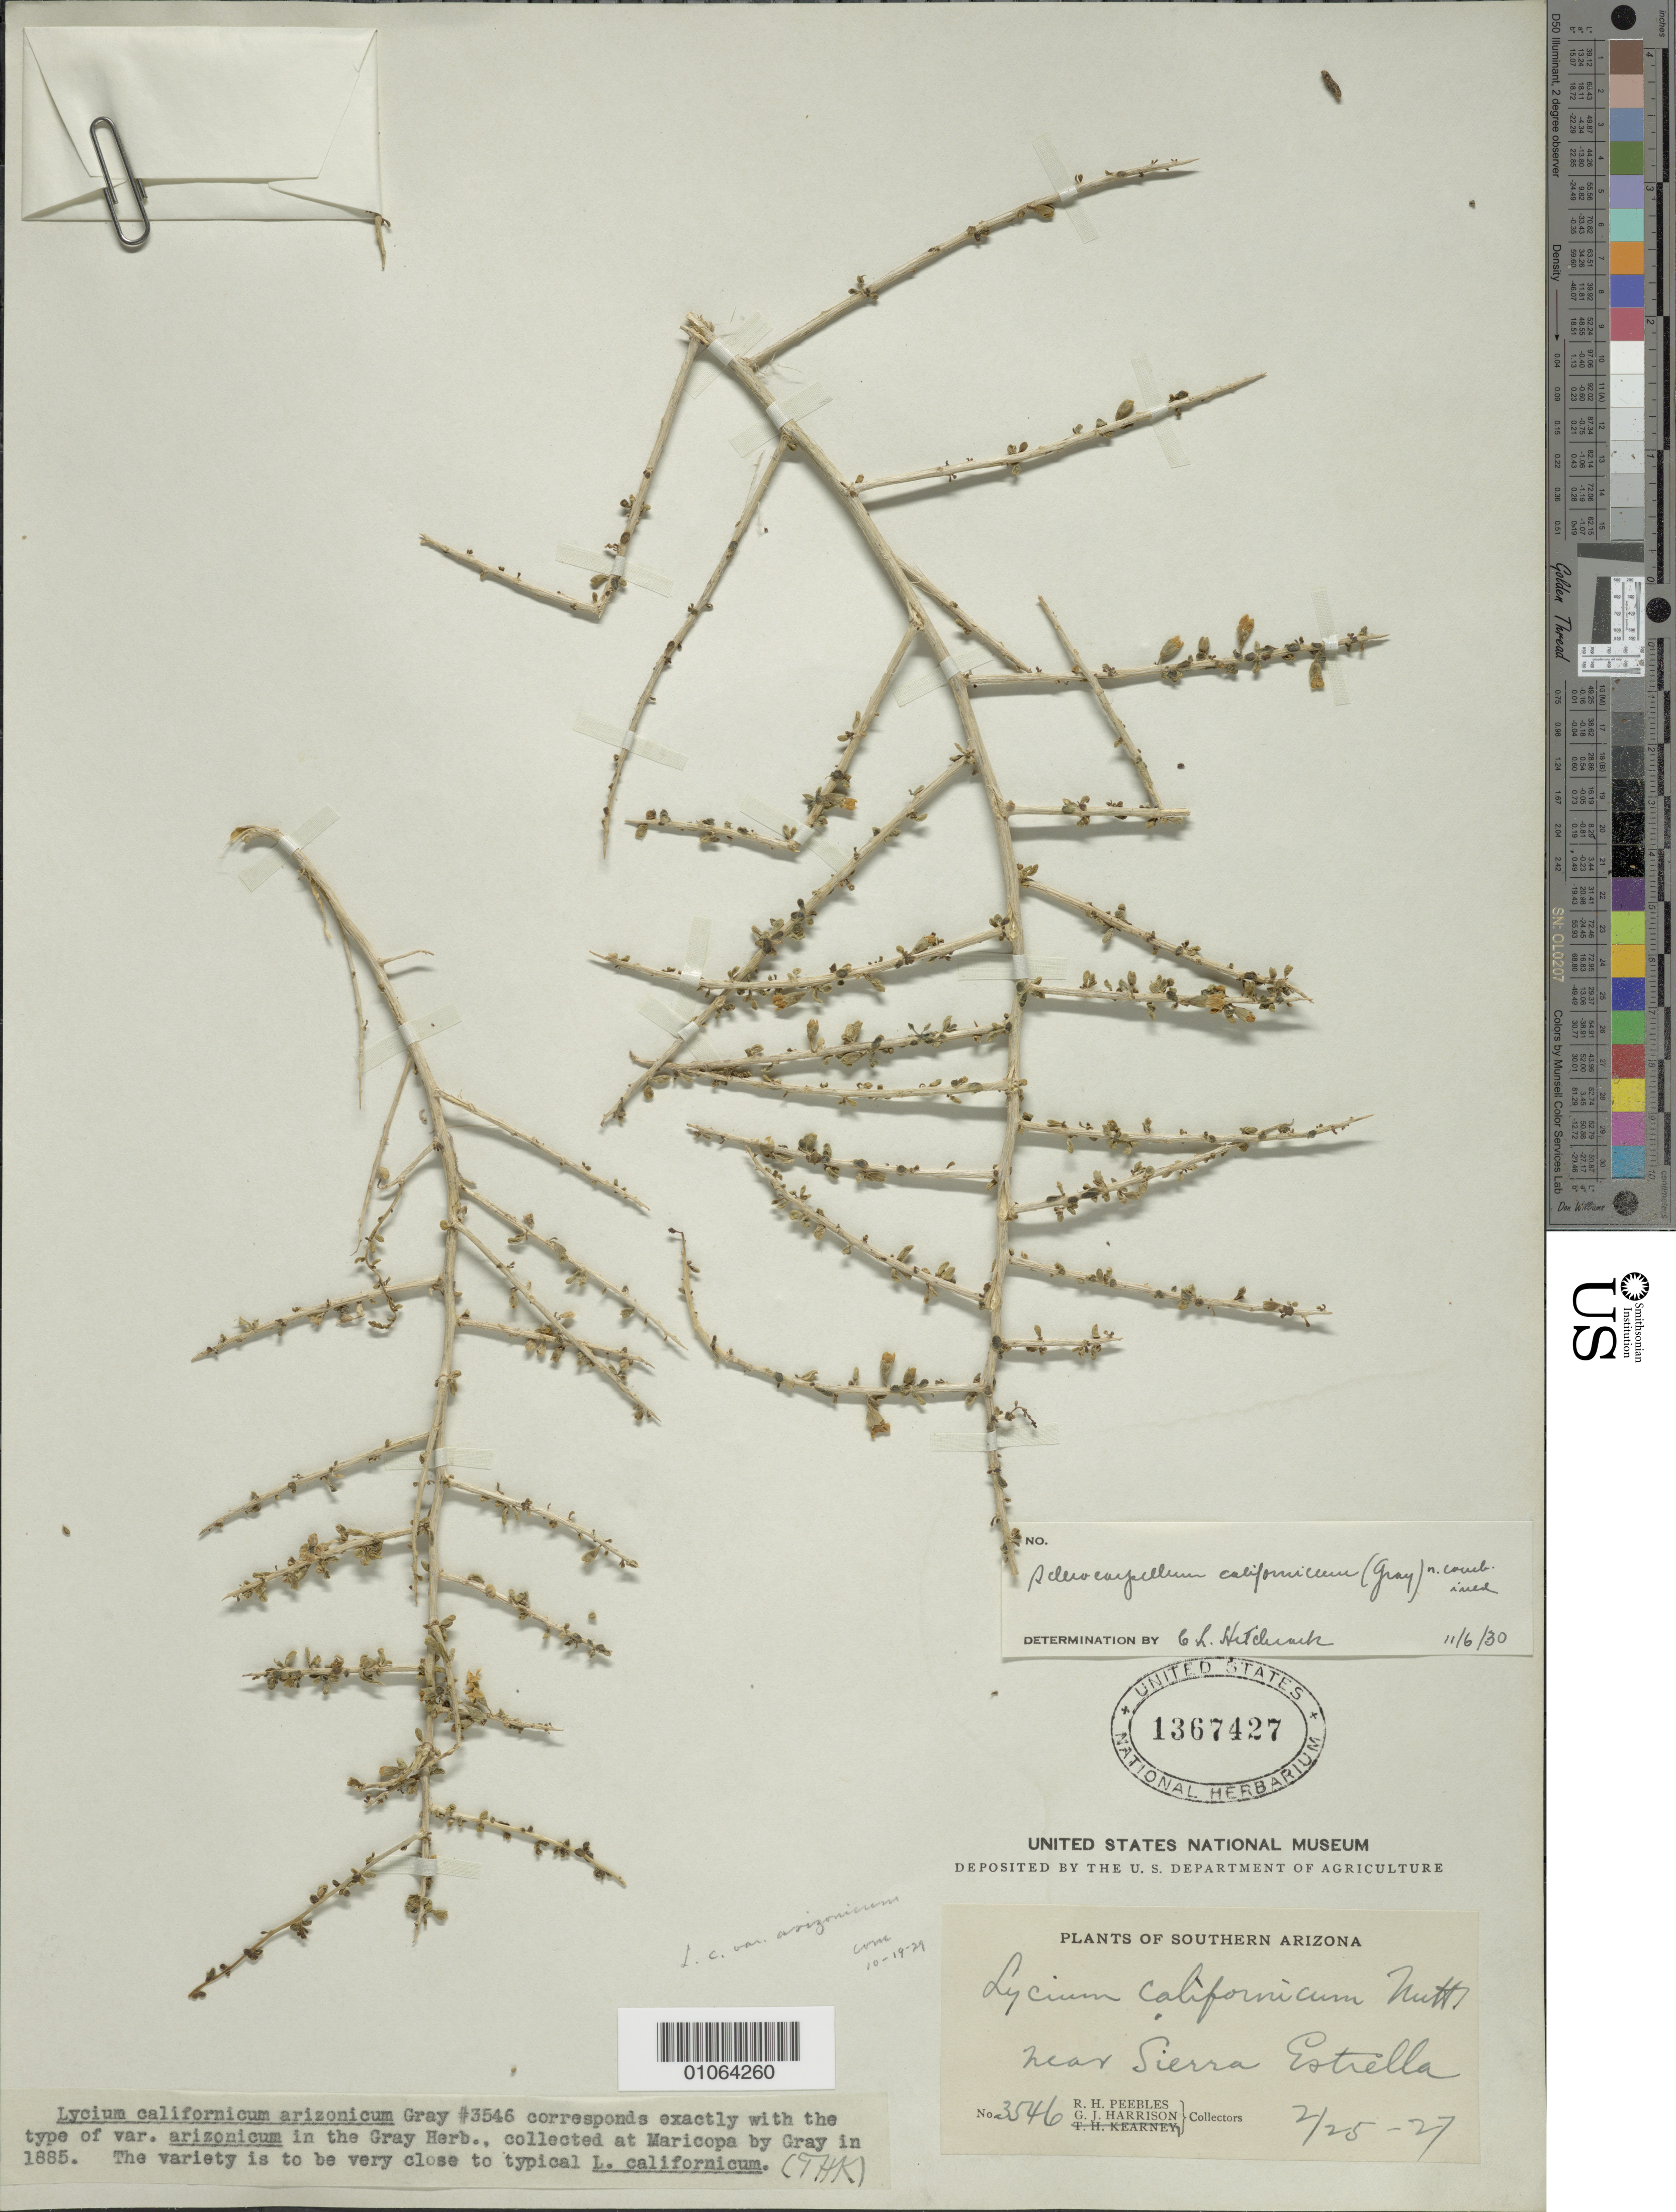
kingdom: Plantae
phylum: Tracheophyta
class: Magnoliopsida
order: Solanales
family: Solanaceae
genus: Lycium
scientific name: Lycium californicum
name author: Nutt. ex A. Gray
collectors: R. H. Peebles & G. J. Harrison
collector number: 3546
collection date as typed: Transcribed d/m/y: 25/2/27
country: United States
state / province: Arizona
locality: Southern Arizona, near Sierra Estrella.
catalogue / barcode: US 1367427